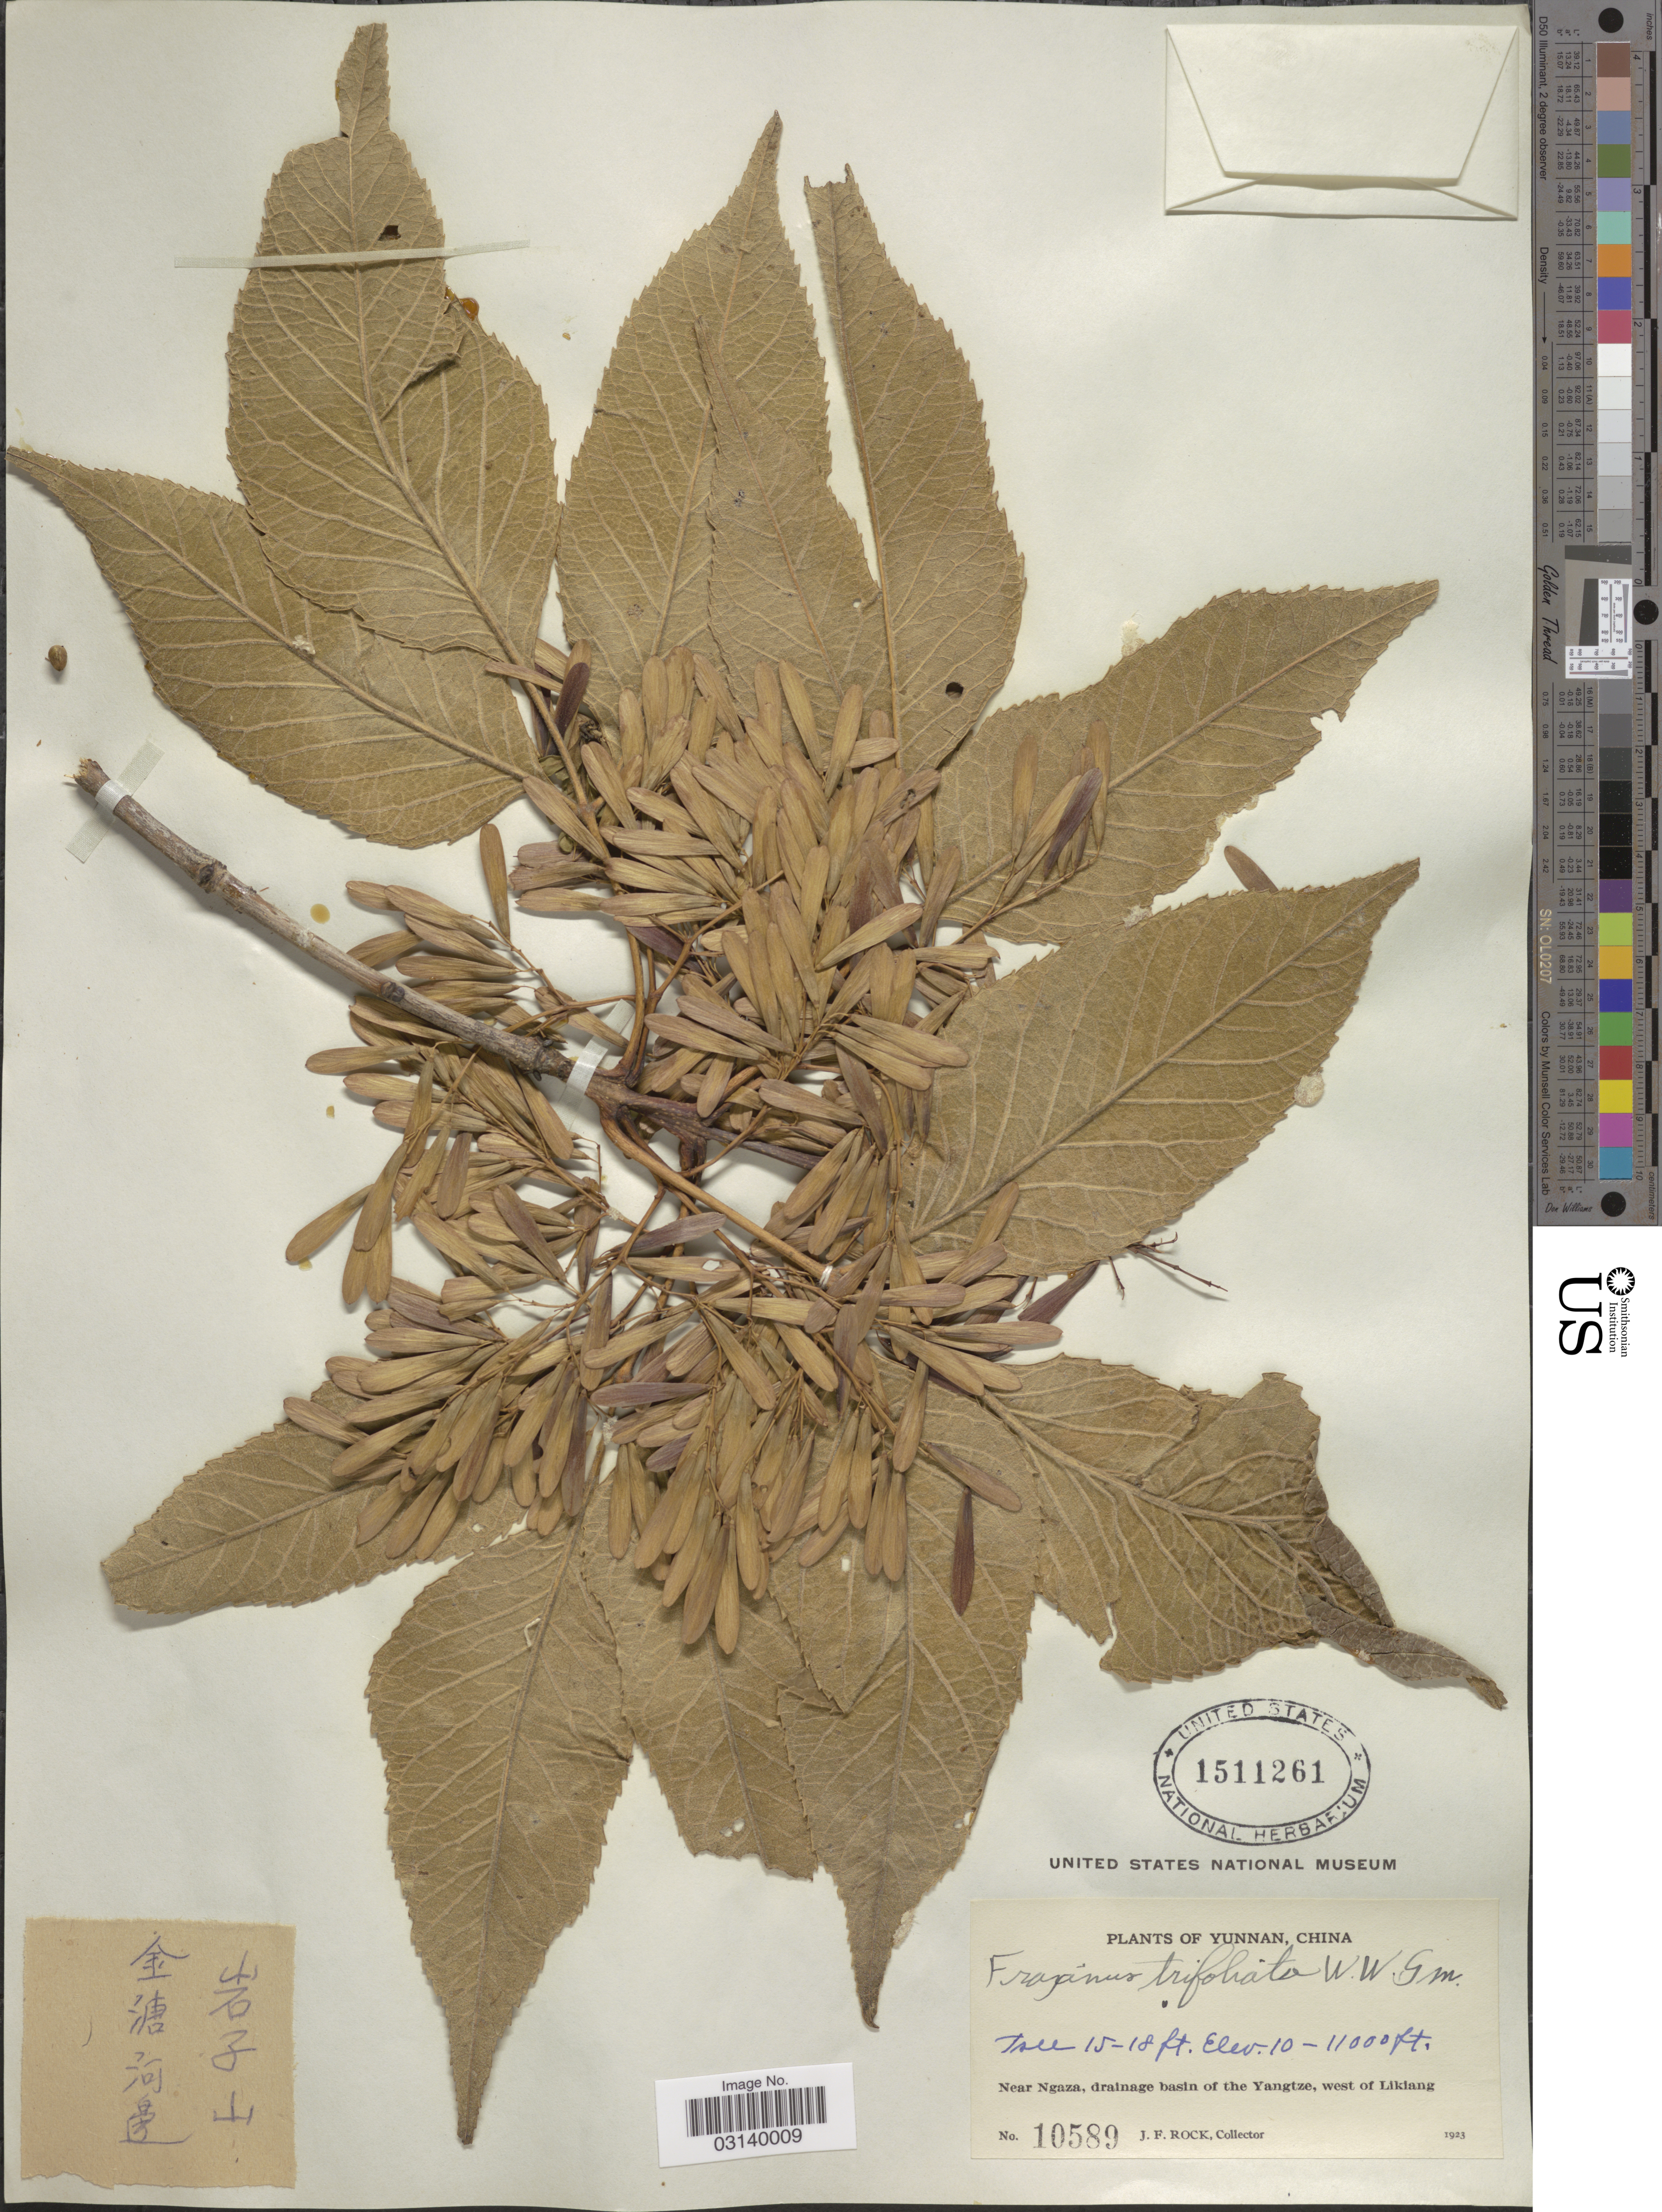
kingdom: Plantae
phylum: Tracheophyta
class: Magnoliopsida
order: Lamiales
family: Oleaceae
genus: Fraxinus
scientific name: Fraxinus trifoliata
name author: (Torr.) F. H. Lewis & Epling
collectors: J. Rock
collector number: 10589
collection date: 1923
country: China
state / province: Yunnan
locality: Near Ngaza, drainage basin of the Yangtze, west of Likiang.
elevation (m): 3048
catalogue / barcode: US 1511261